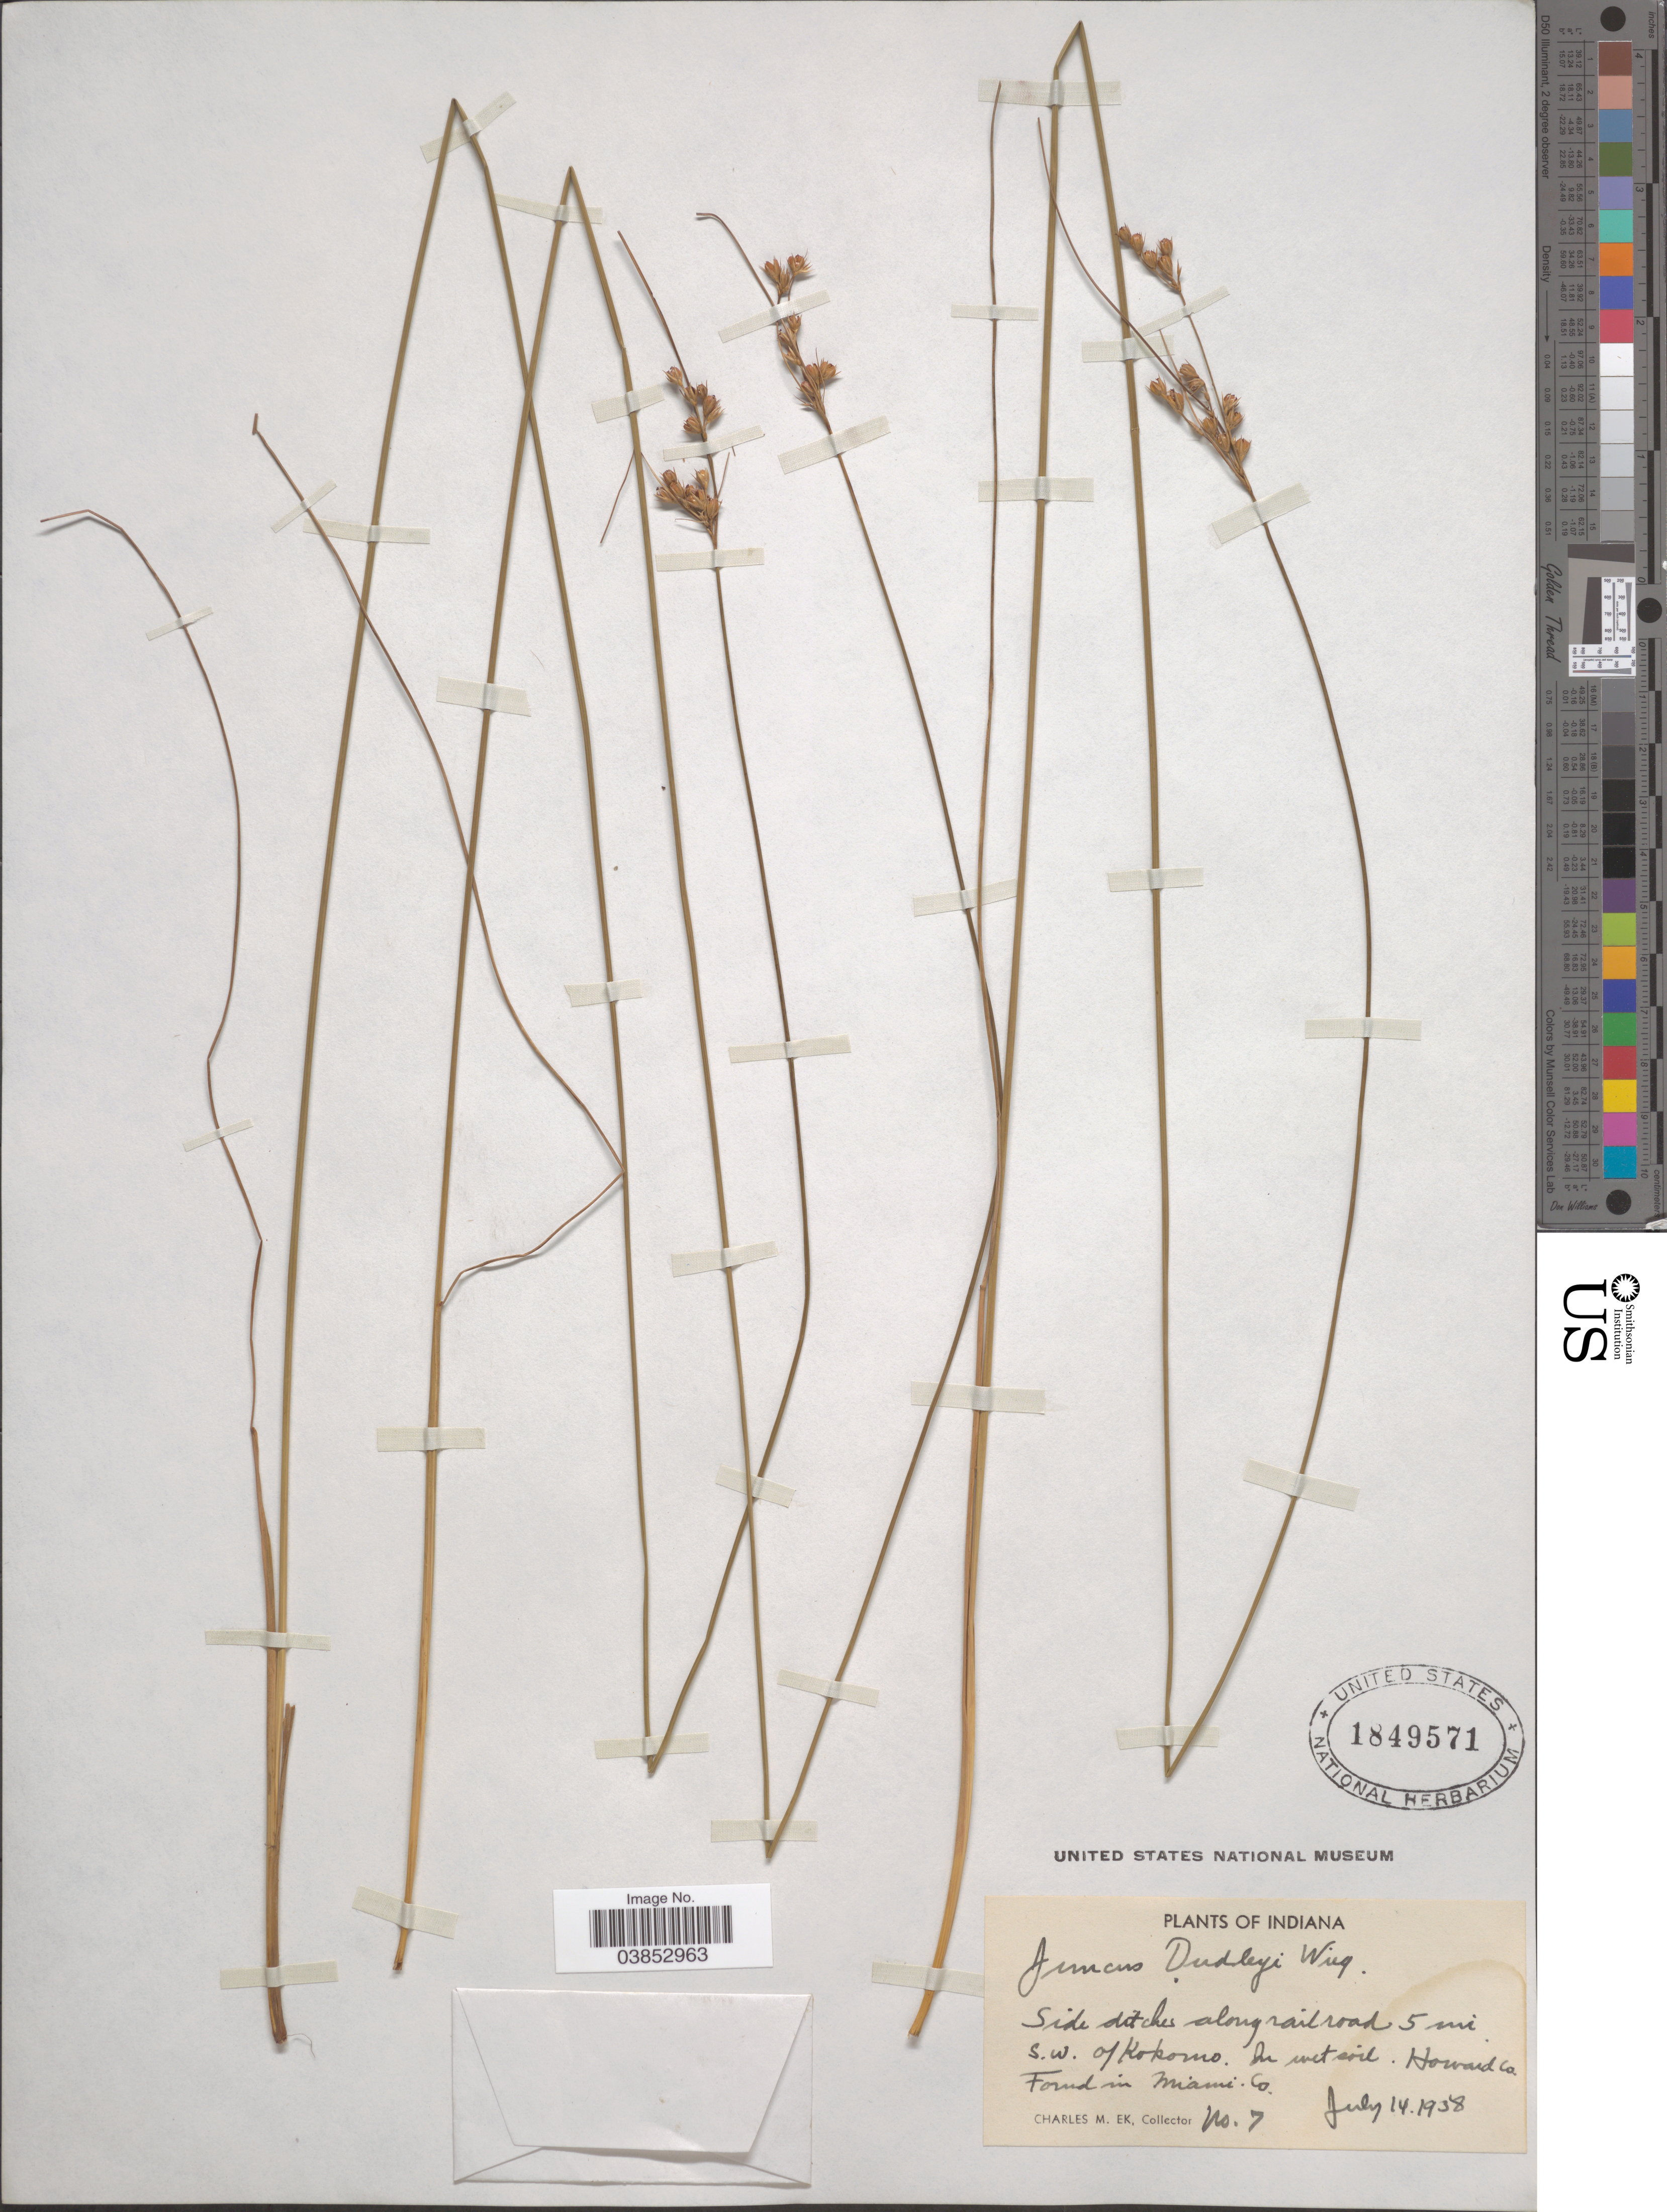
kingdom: Plantae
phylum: Tracheophyta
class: Liliopsida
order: Poales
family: Juncaceae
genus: Juncus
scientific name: Juncus dudleyi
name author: Wiegand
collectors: C. Ek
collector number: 7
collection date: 1938-07-14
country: United States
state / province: Indiana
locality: Side ditches along rail road 5 mi S.W. of Kokomo. Howard co. Found in Miami Co.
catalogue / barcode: US 1849571